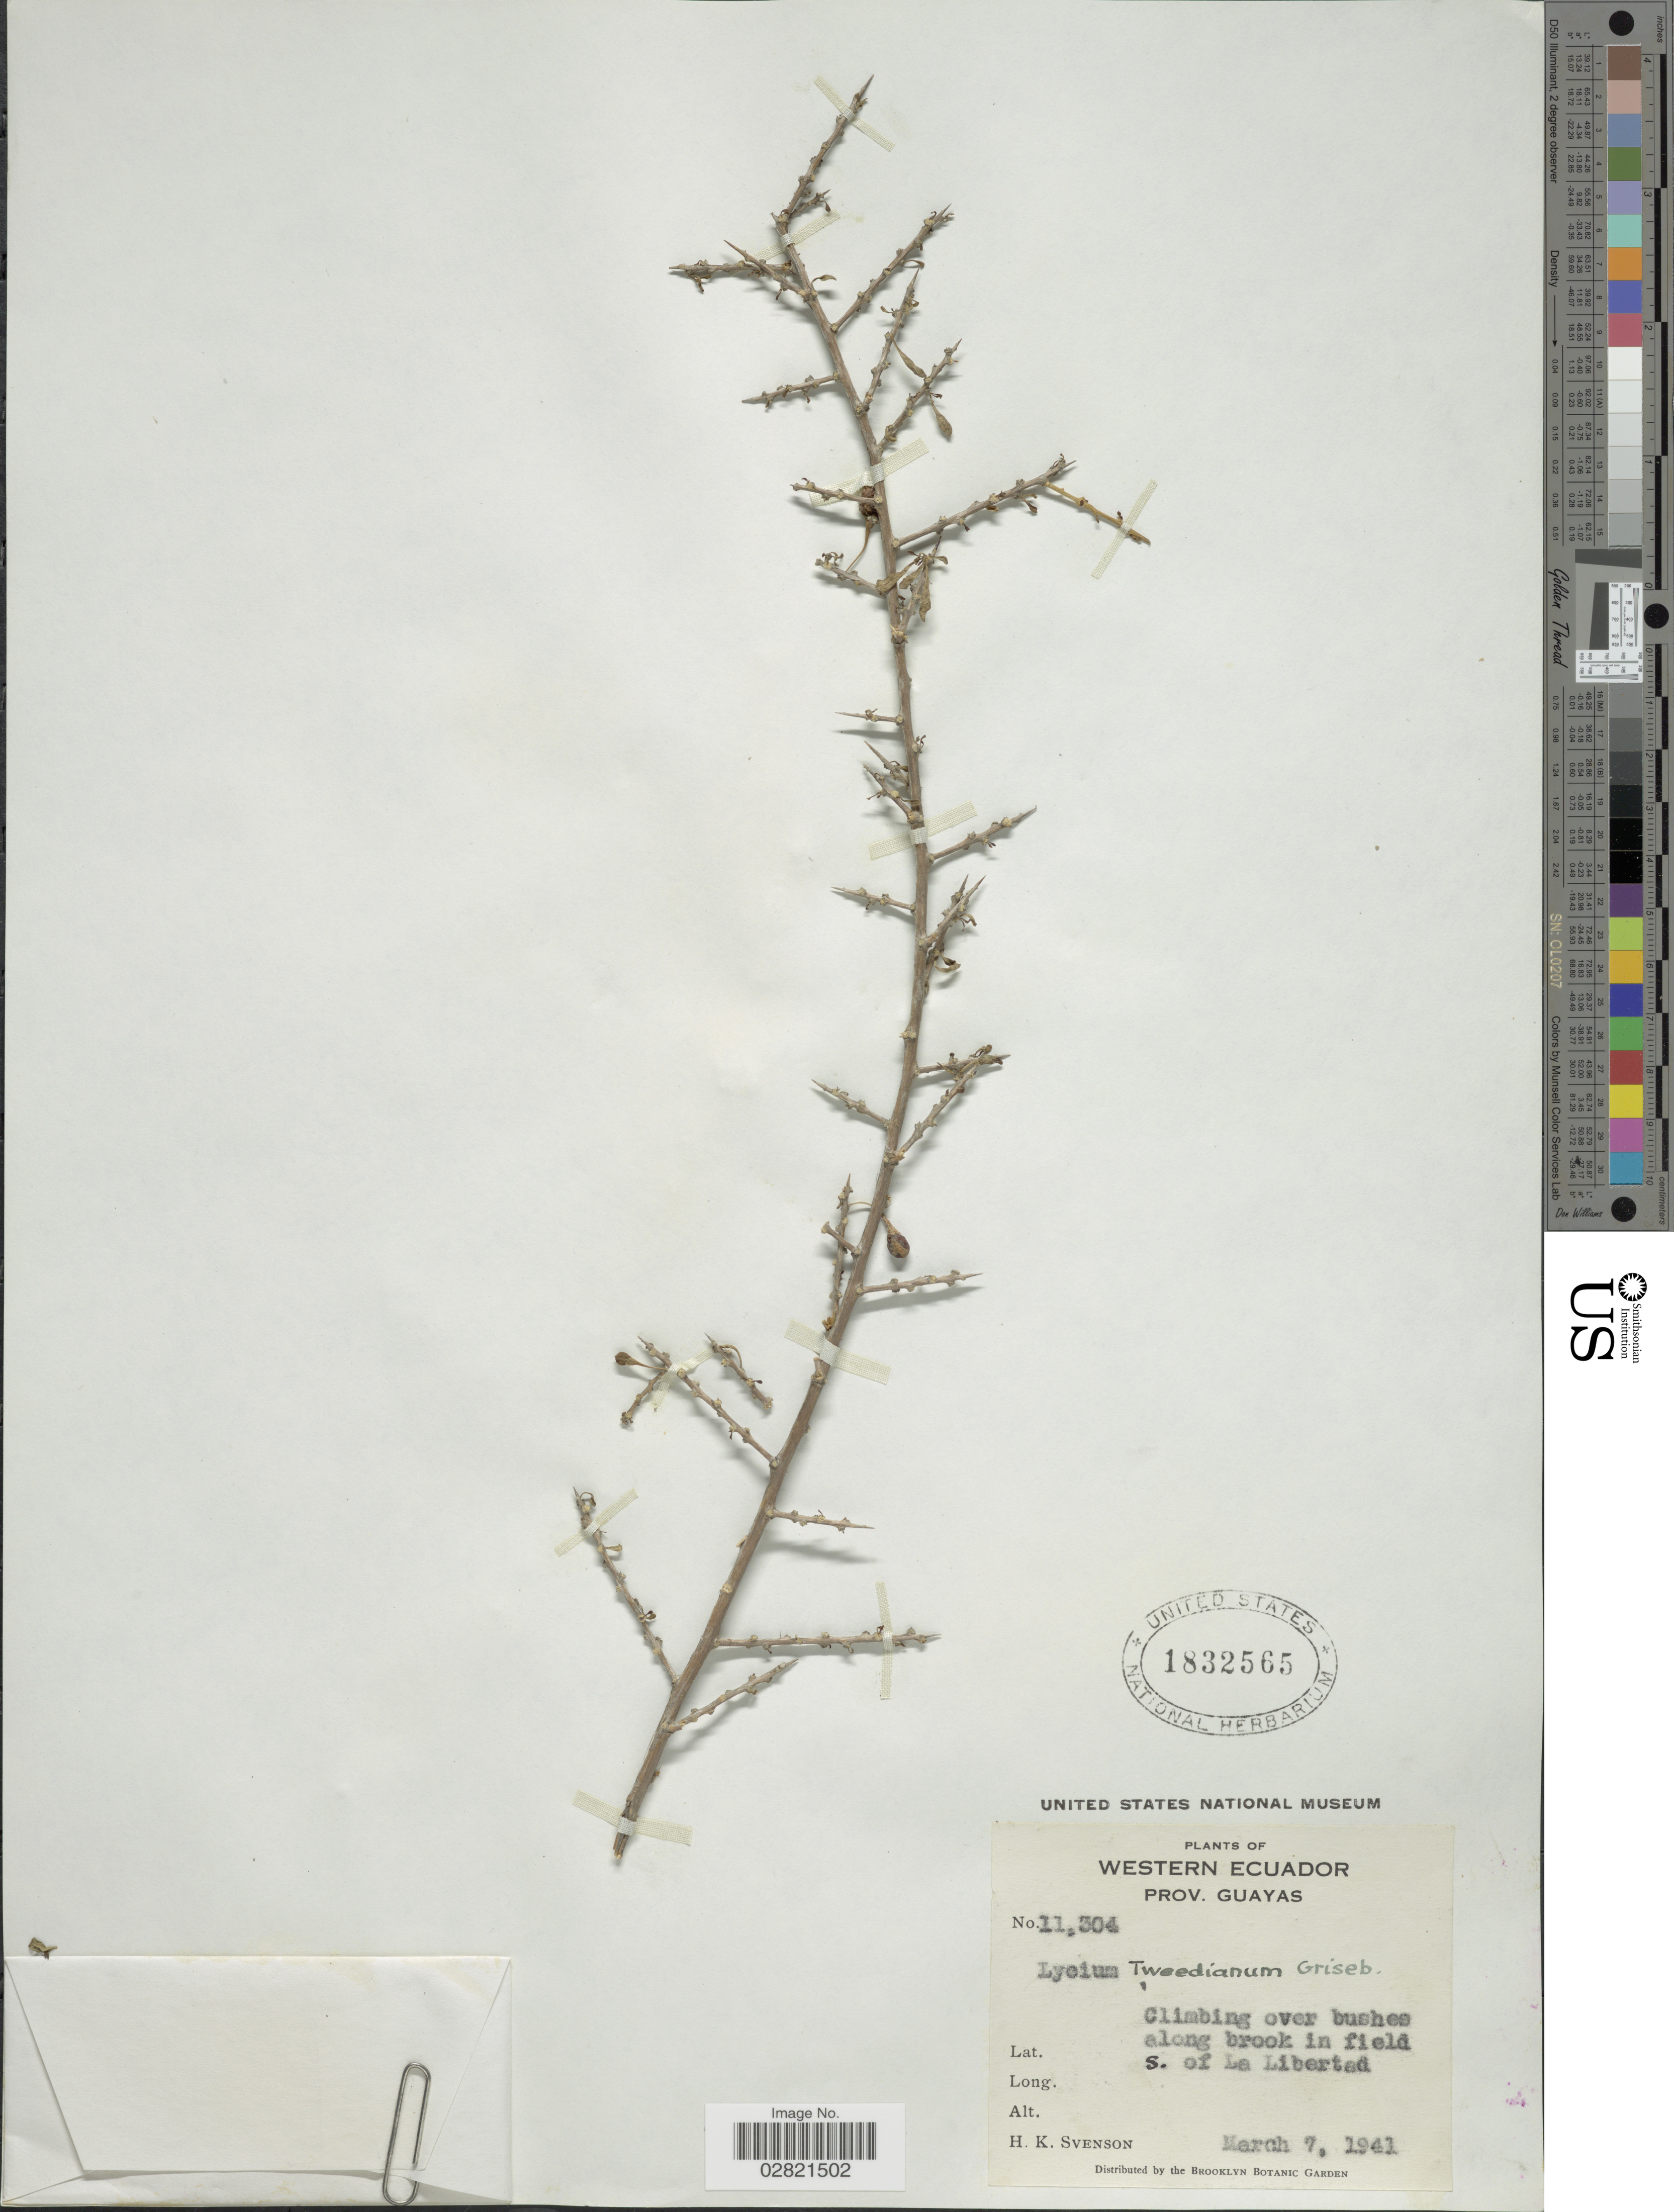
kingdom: Plantae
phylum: Tracheophyta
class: Magnoliopsida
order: Solanales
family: Solanaceae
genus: Lycium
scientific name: Lycium tweedianum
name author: Griseb.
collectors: H. K. Svenson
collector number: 11304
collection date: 1941-03-07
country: Ecuador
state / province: Guayas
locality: Western Ecuador. Prov. Guayas. Climbing over bushes along brook in field S. of La Libertad.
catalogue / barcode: US 1832565